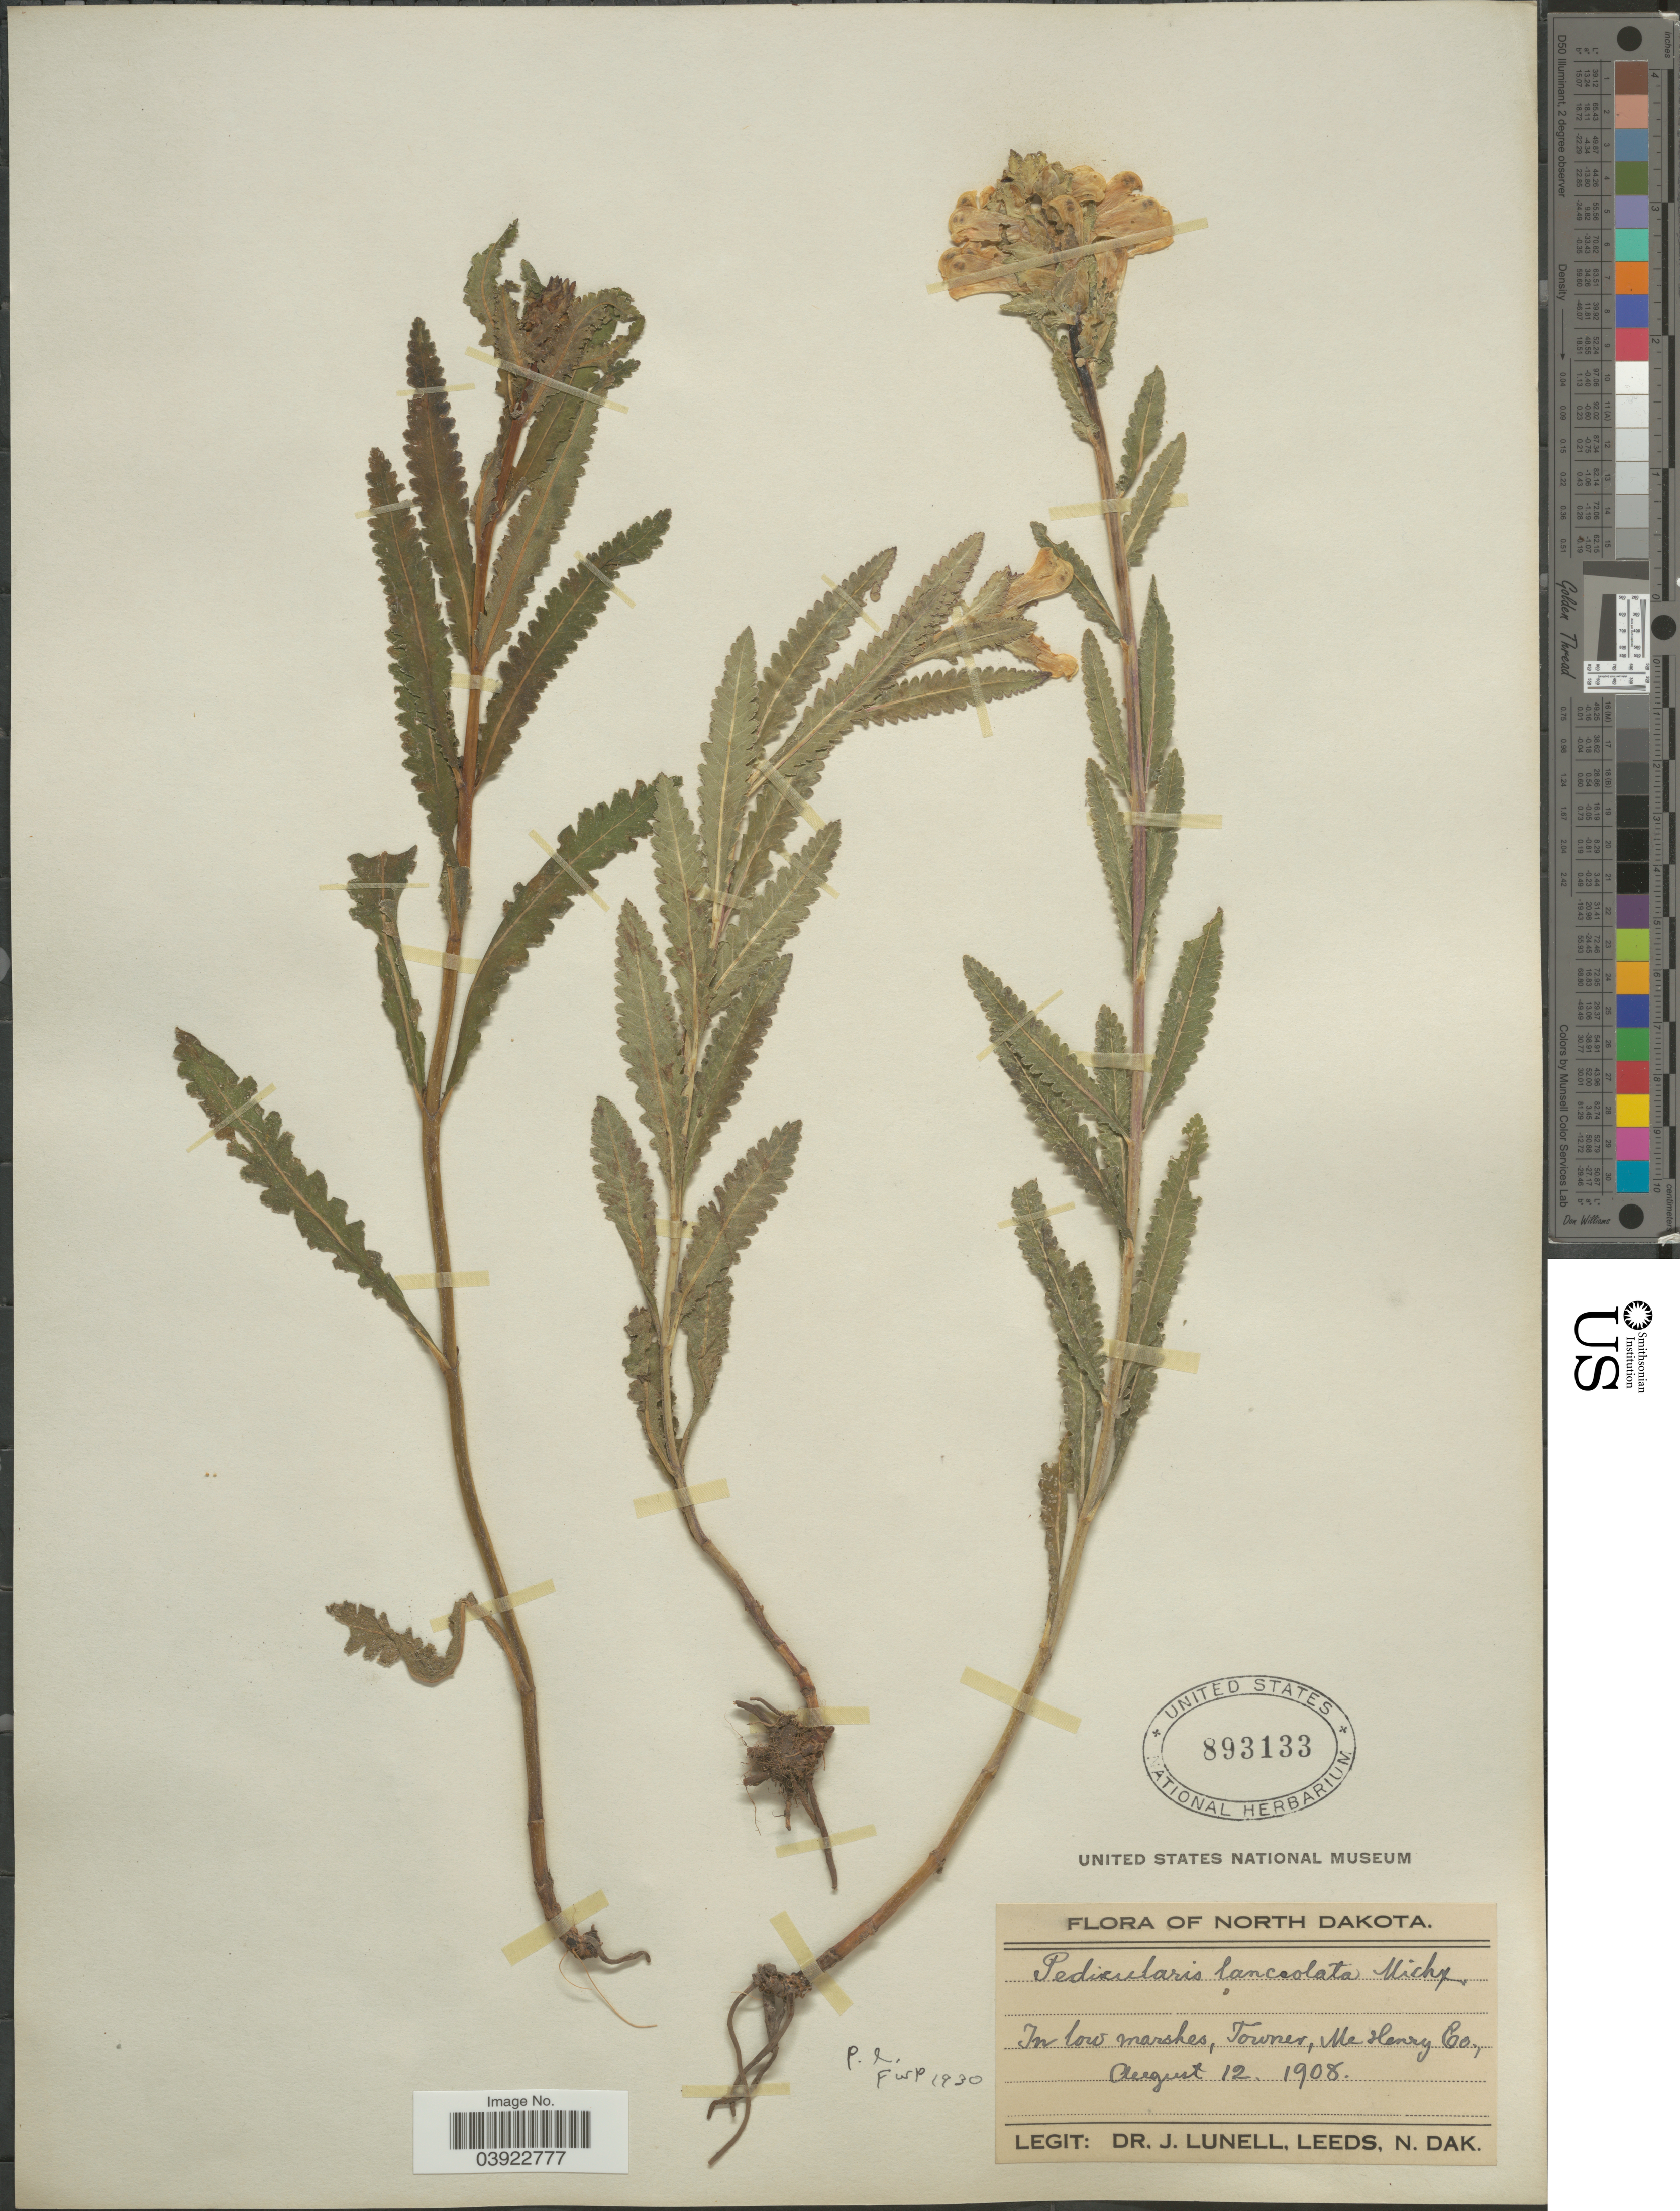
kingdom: Plantae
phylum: Tracheophyta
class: Magnoliopsida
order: Lamiales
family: Orobanchaceae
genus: Pedicularis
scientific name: Pedicularis lanceolata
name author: Michx.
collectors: J. Lunell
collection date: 1908-08-12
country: United States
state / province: North Dakota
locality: In low marshes, Towner, Mc Henry Co.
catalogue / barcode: US 893133